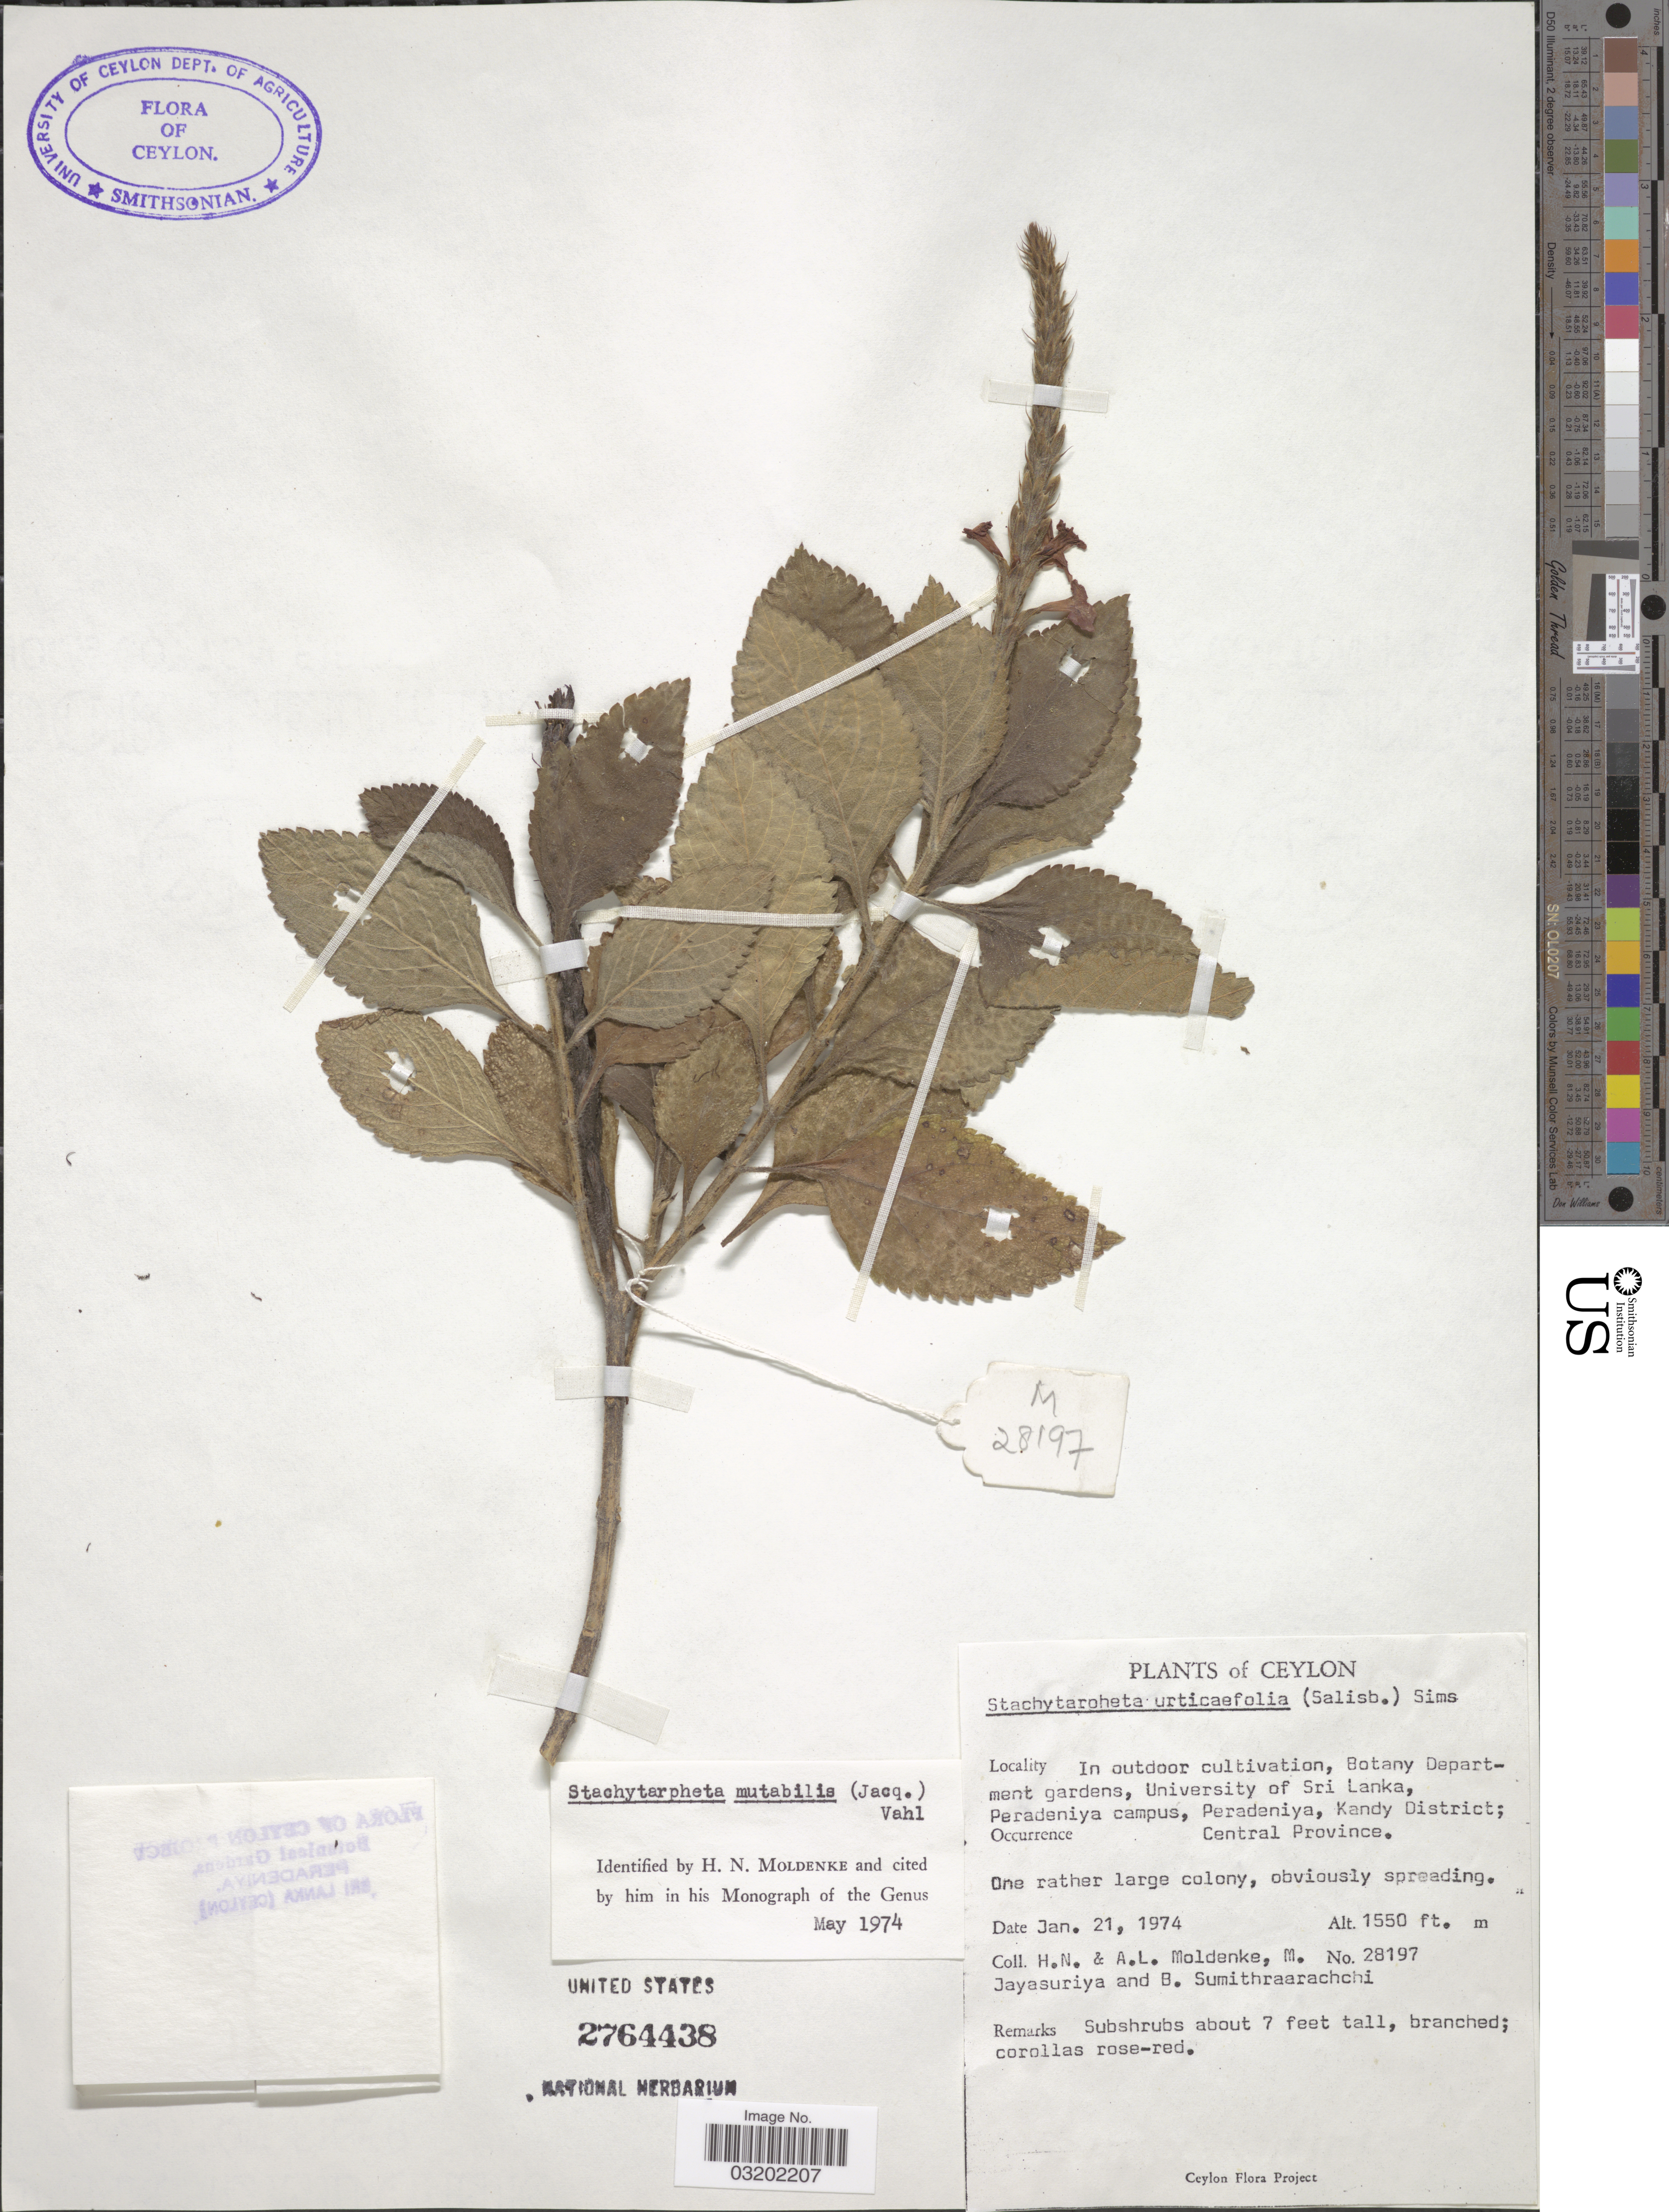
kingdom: Plantae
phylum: Tracheophyta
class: Magnoliopsida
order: Lamiales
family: Verbenaceae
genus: Stachytarpheta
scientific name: Stachytarpheta mutabilis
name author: (Jacq.) Vahl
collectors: H. N. Moldenke, A. L. Moldenke, M. Jayasuriya & B. Sumithraarachchi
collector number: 28197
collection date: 1974-01-21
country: Sri Lanka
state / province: Central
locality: Ceylon. In outdoor cultivation, Botany Department gardens, University of Sri Lanka, Peradeniya campus, Peradeniya, Kandy District.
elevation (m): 472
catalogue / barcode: US 2764438